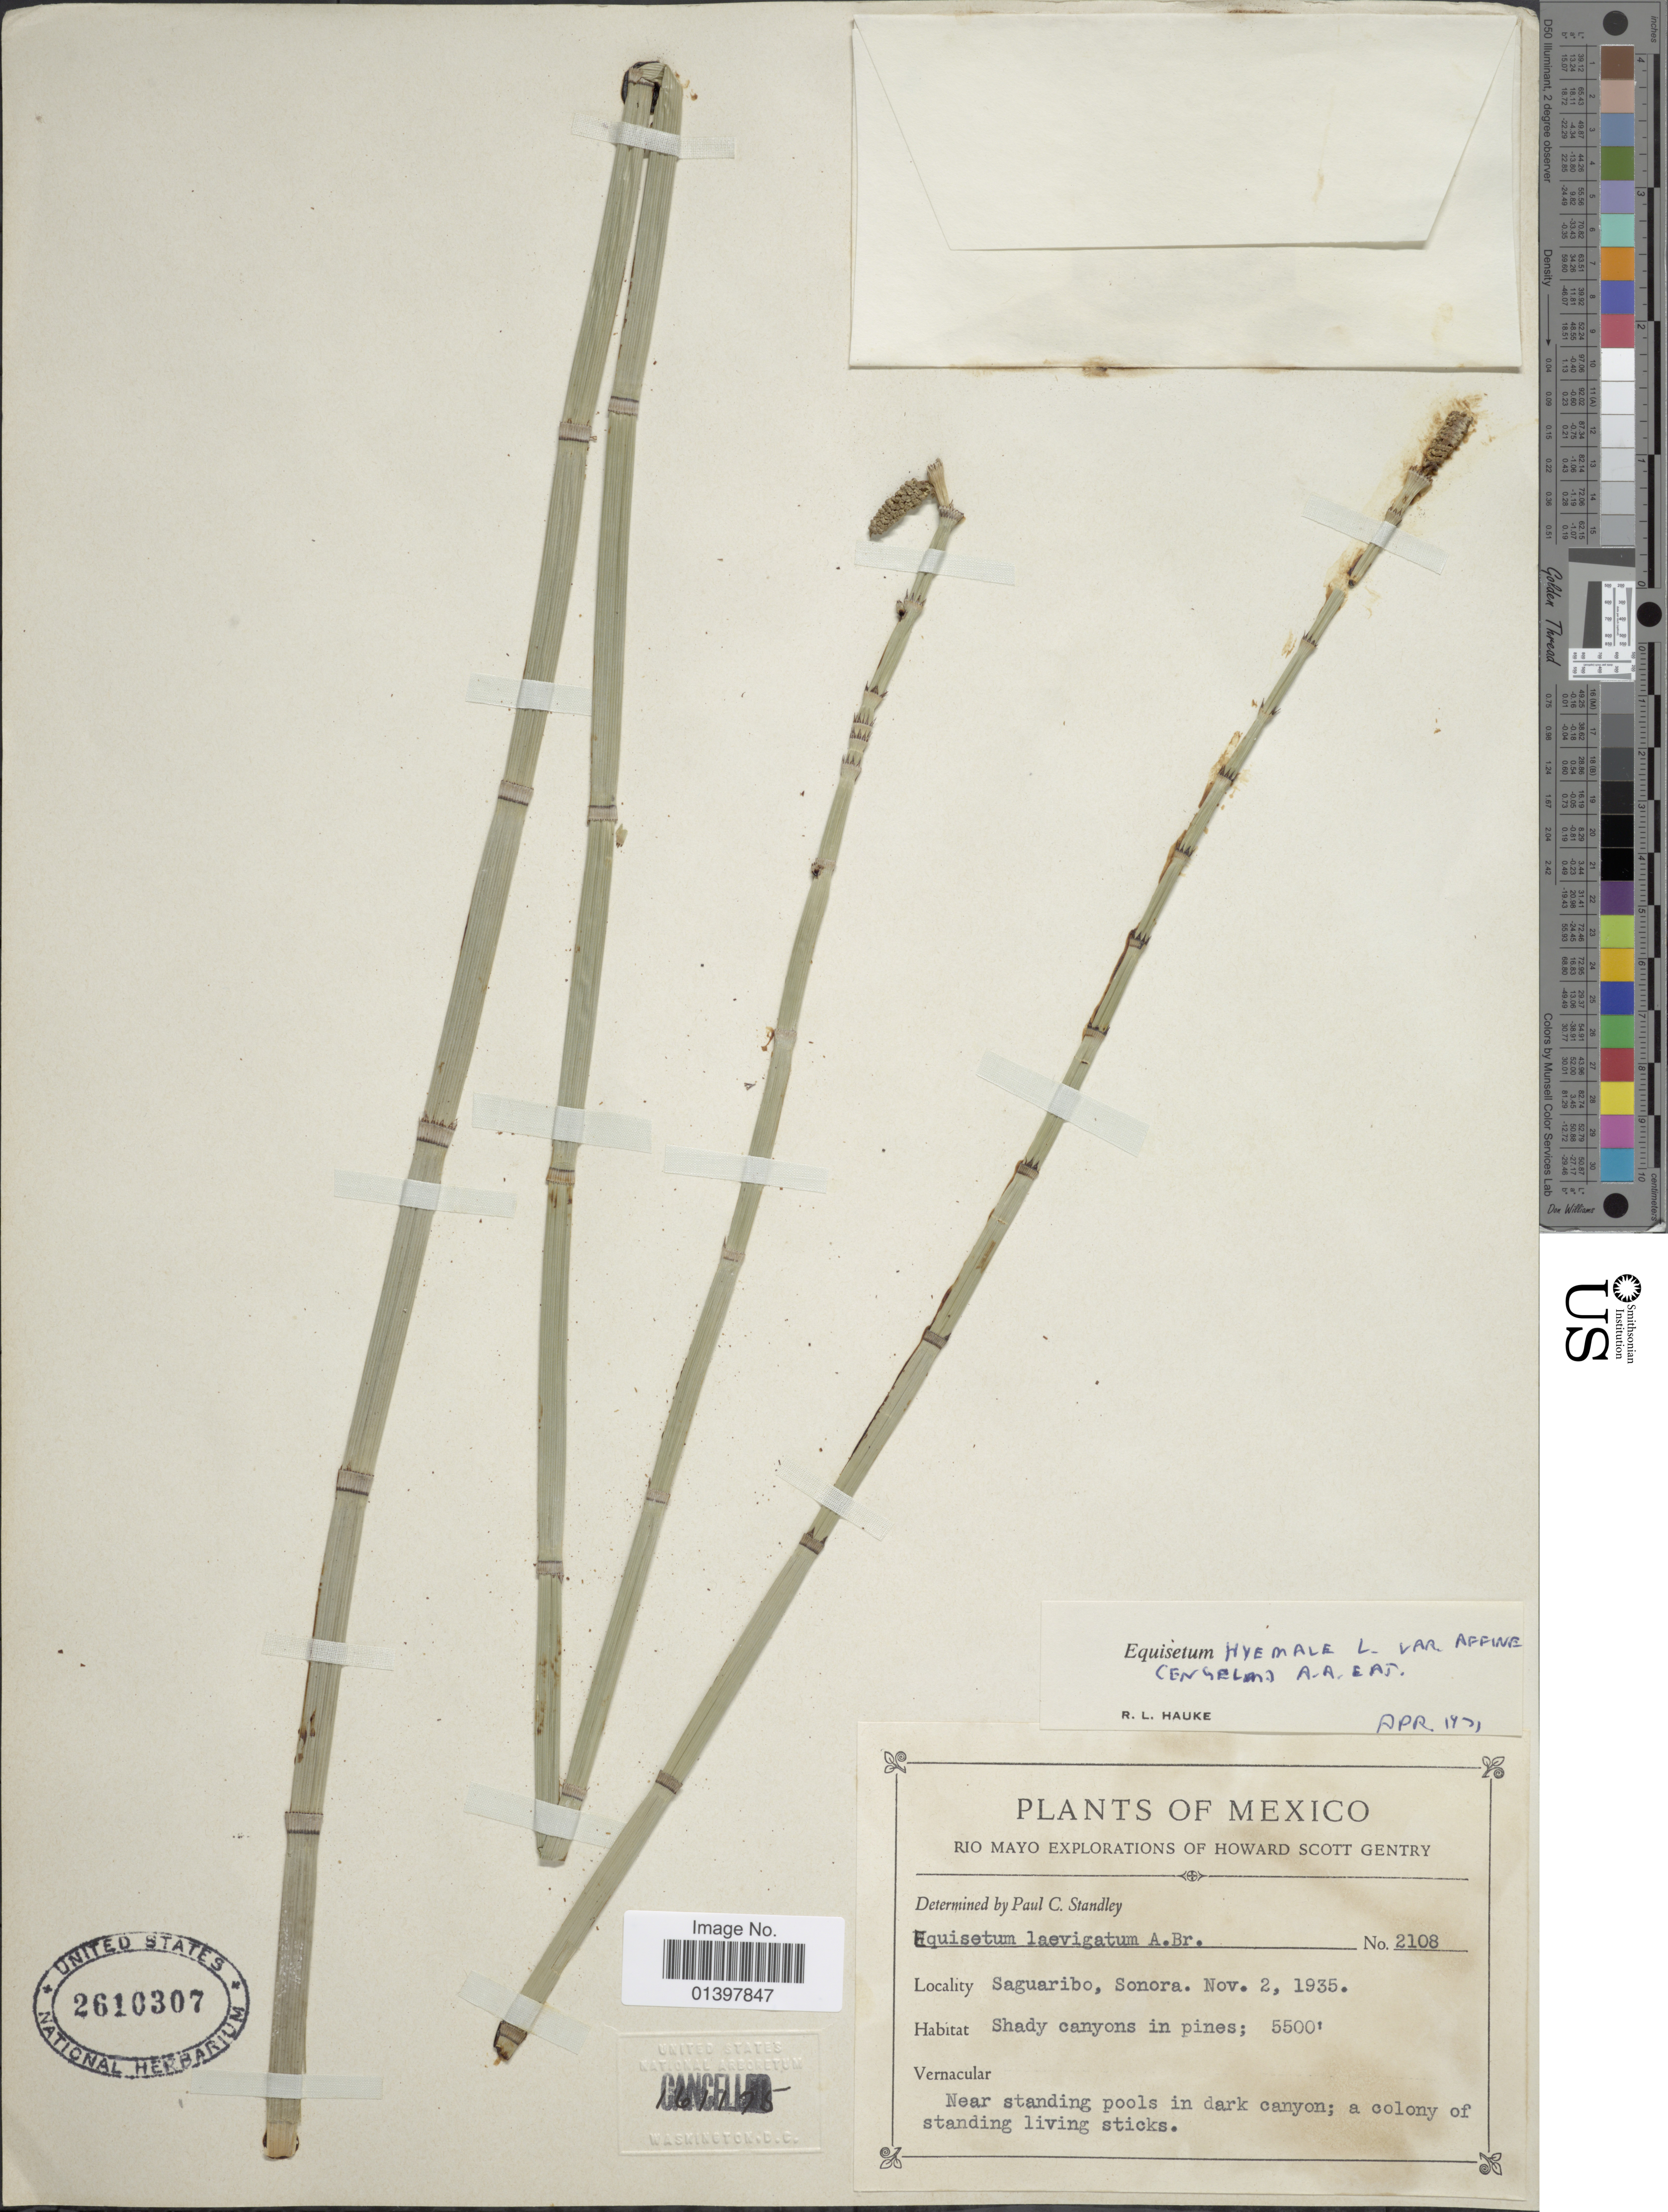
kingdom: Plantae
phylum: Tracheophyta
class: Polypodiopsida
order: Equisetales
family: Equisetaceae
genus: Equisetum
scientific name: Equisetum hyemale var. affine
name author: (Engelm.) A.A. Eaton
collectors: H. S. Gentry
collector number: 2108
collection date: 1935-11-02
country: Mexico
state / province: Sonora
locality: Saguaribo, Sonora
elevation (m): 1676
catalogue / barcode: US 2610307